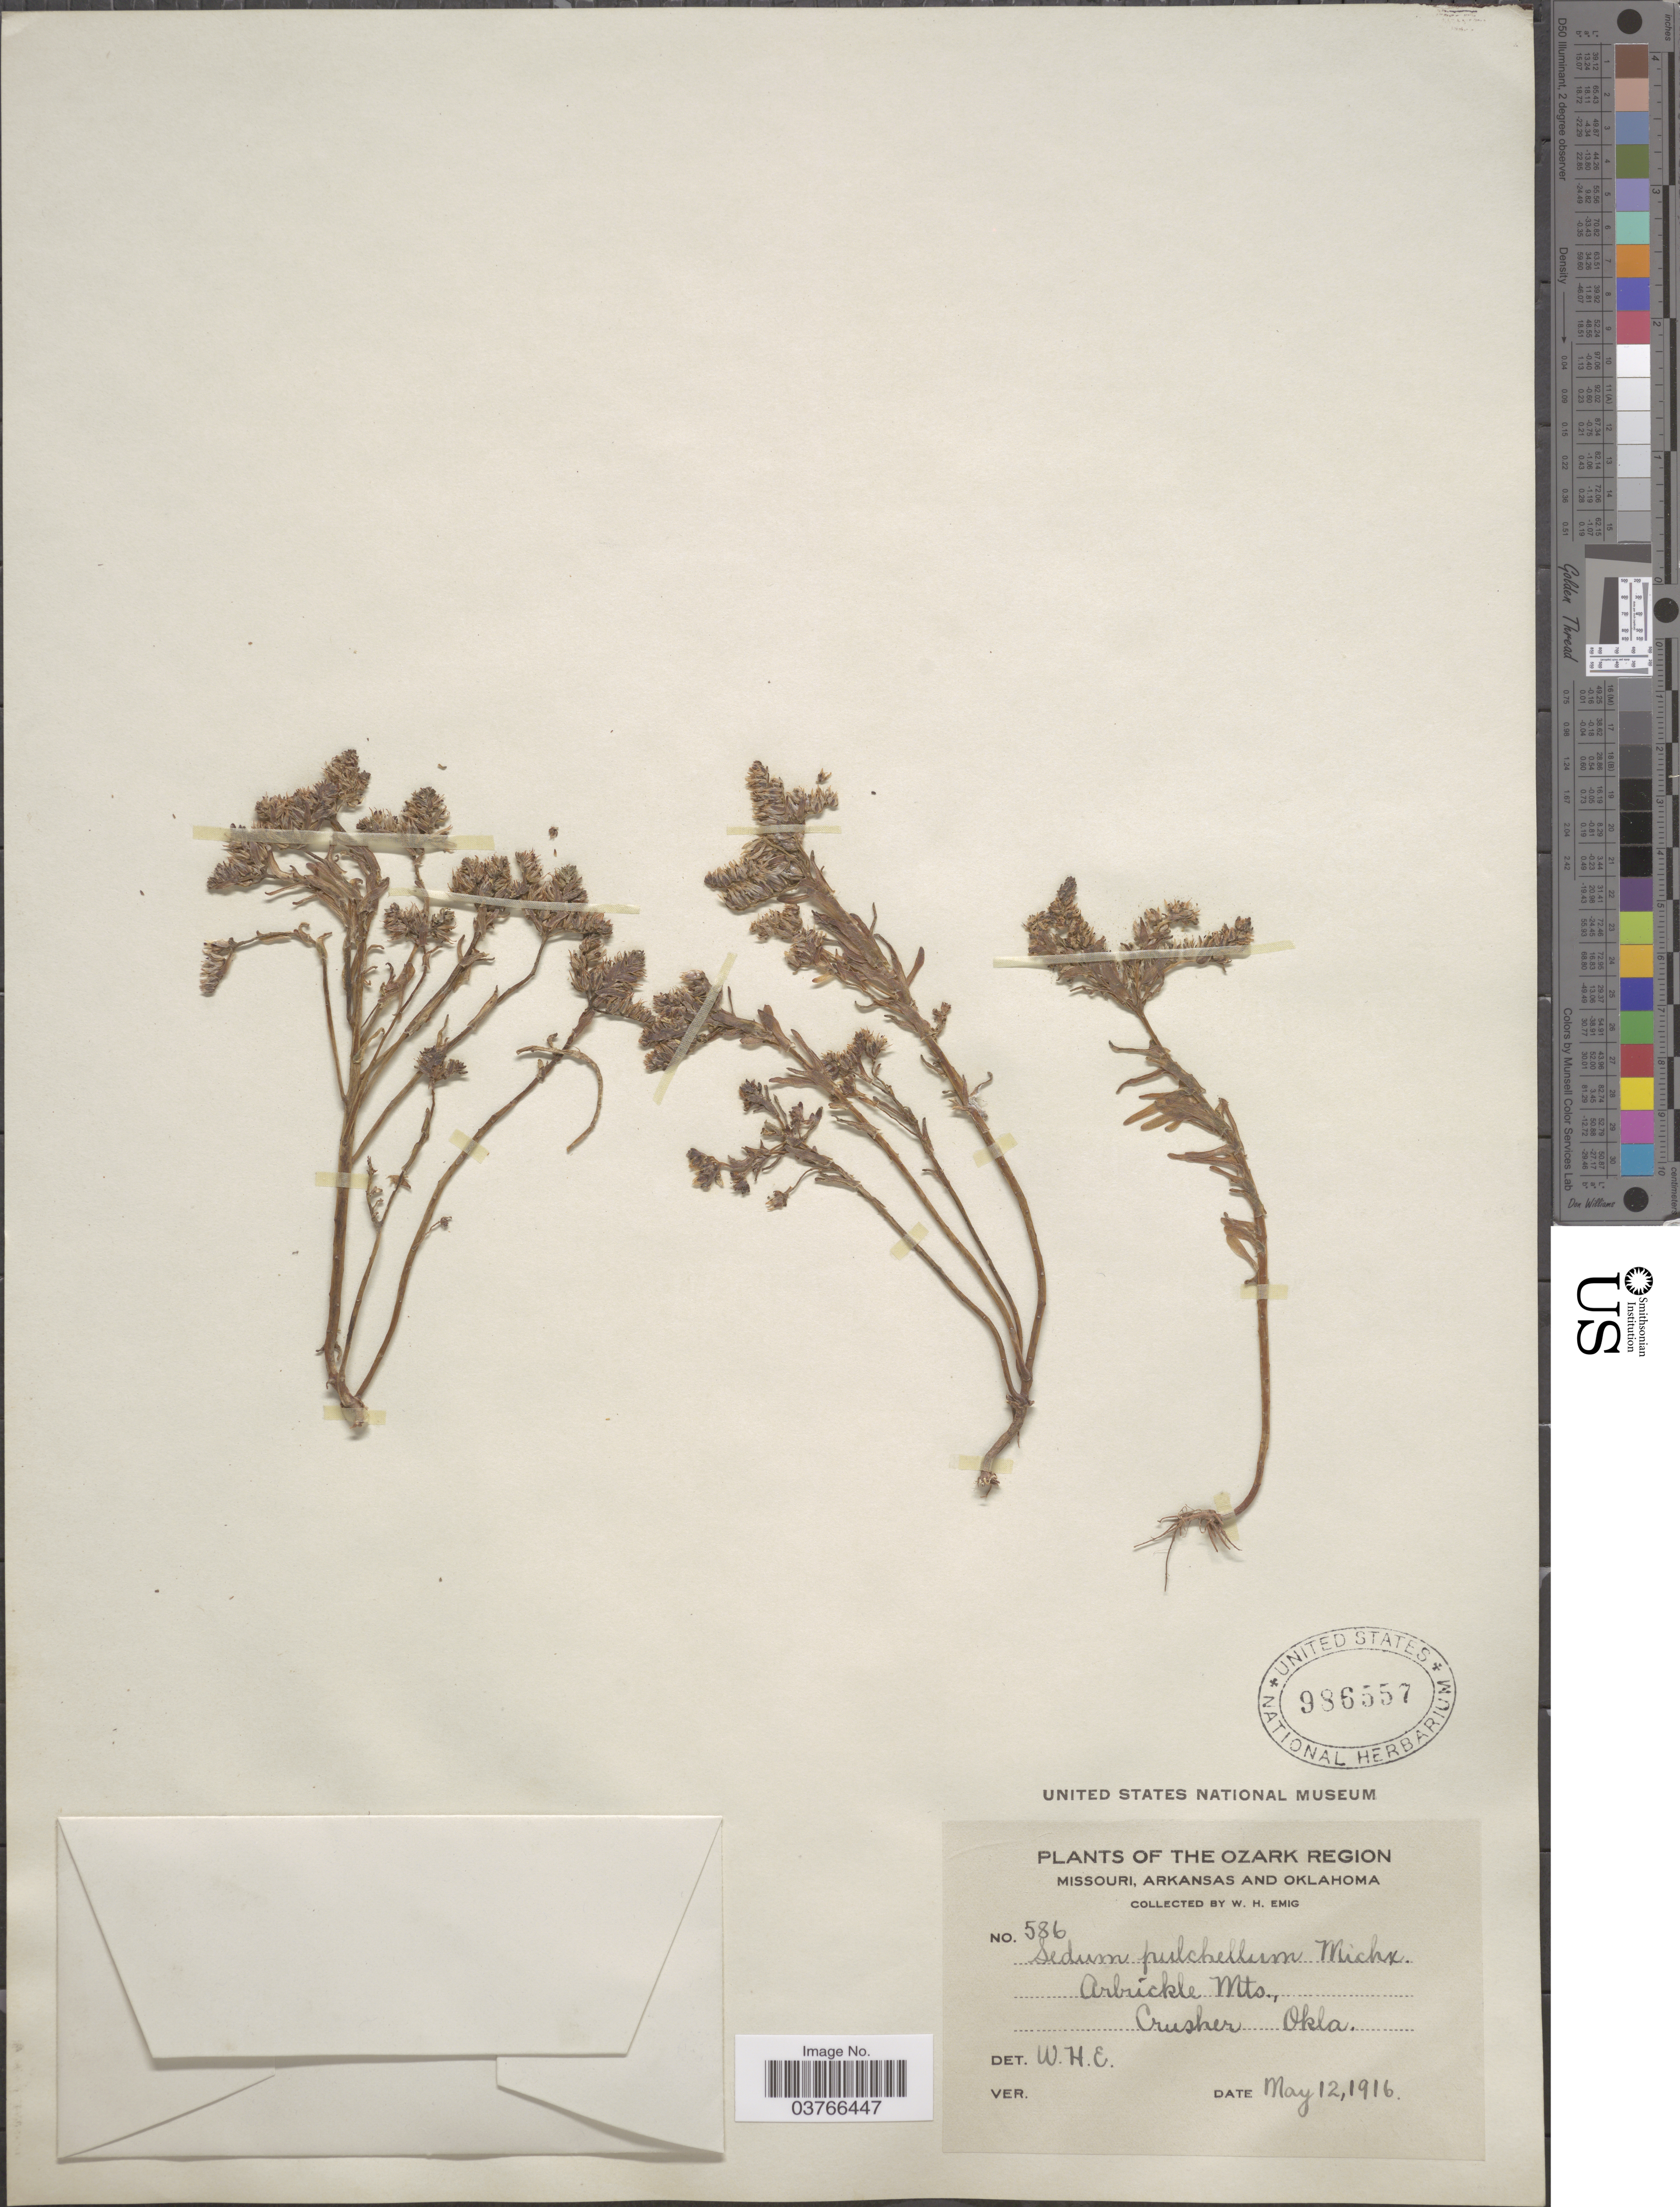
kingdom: Plantae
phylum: Tracheophyta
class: Magnoliopsida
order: Saxifragales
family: Crassulaceae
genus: Sedum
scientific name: Sedum pulchellum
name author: Michx.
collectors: W. H. Emig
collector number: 586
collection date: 1916-05-12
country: United States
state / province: Oklahoma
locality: The Ozark Region. Arbuckle Mts., Crusher.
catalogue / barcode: US 986557